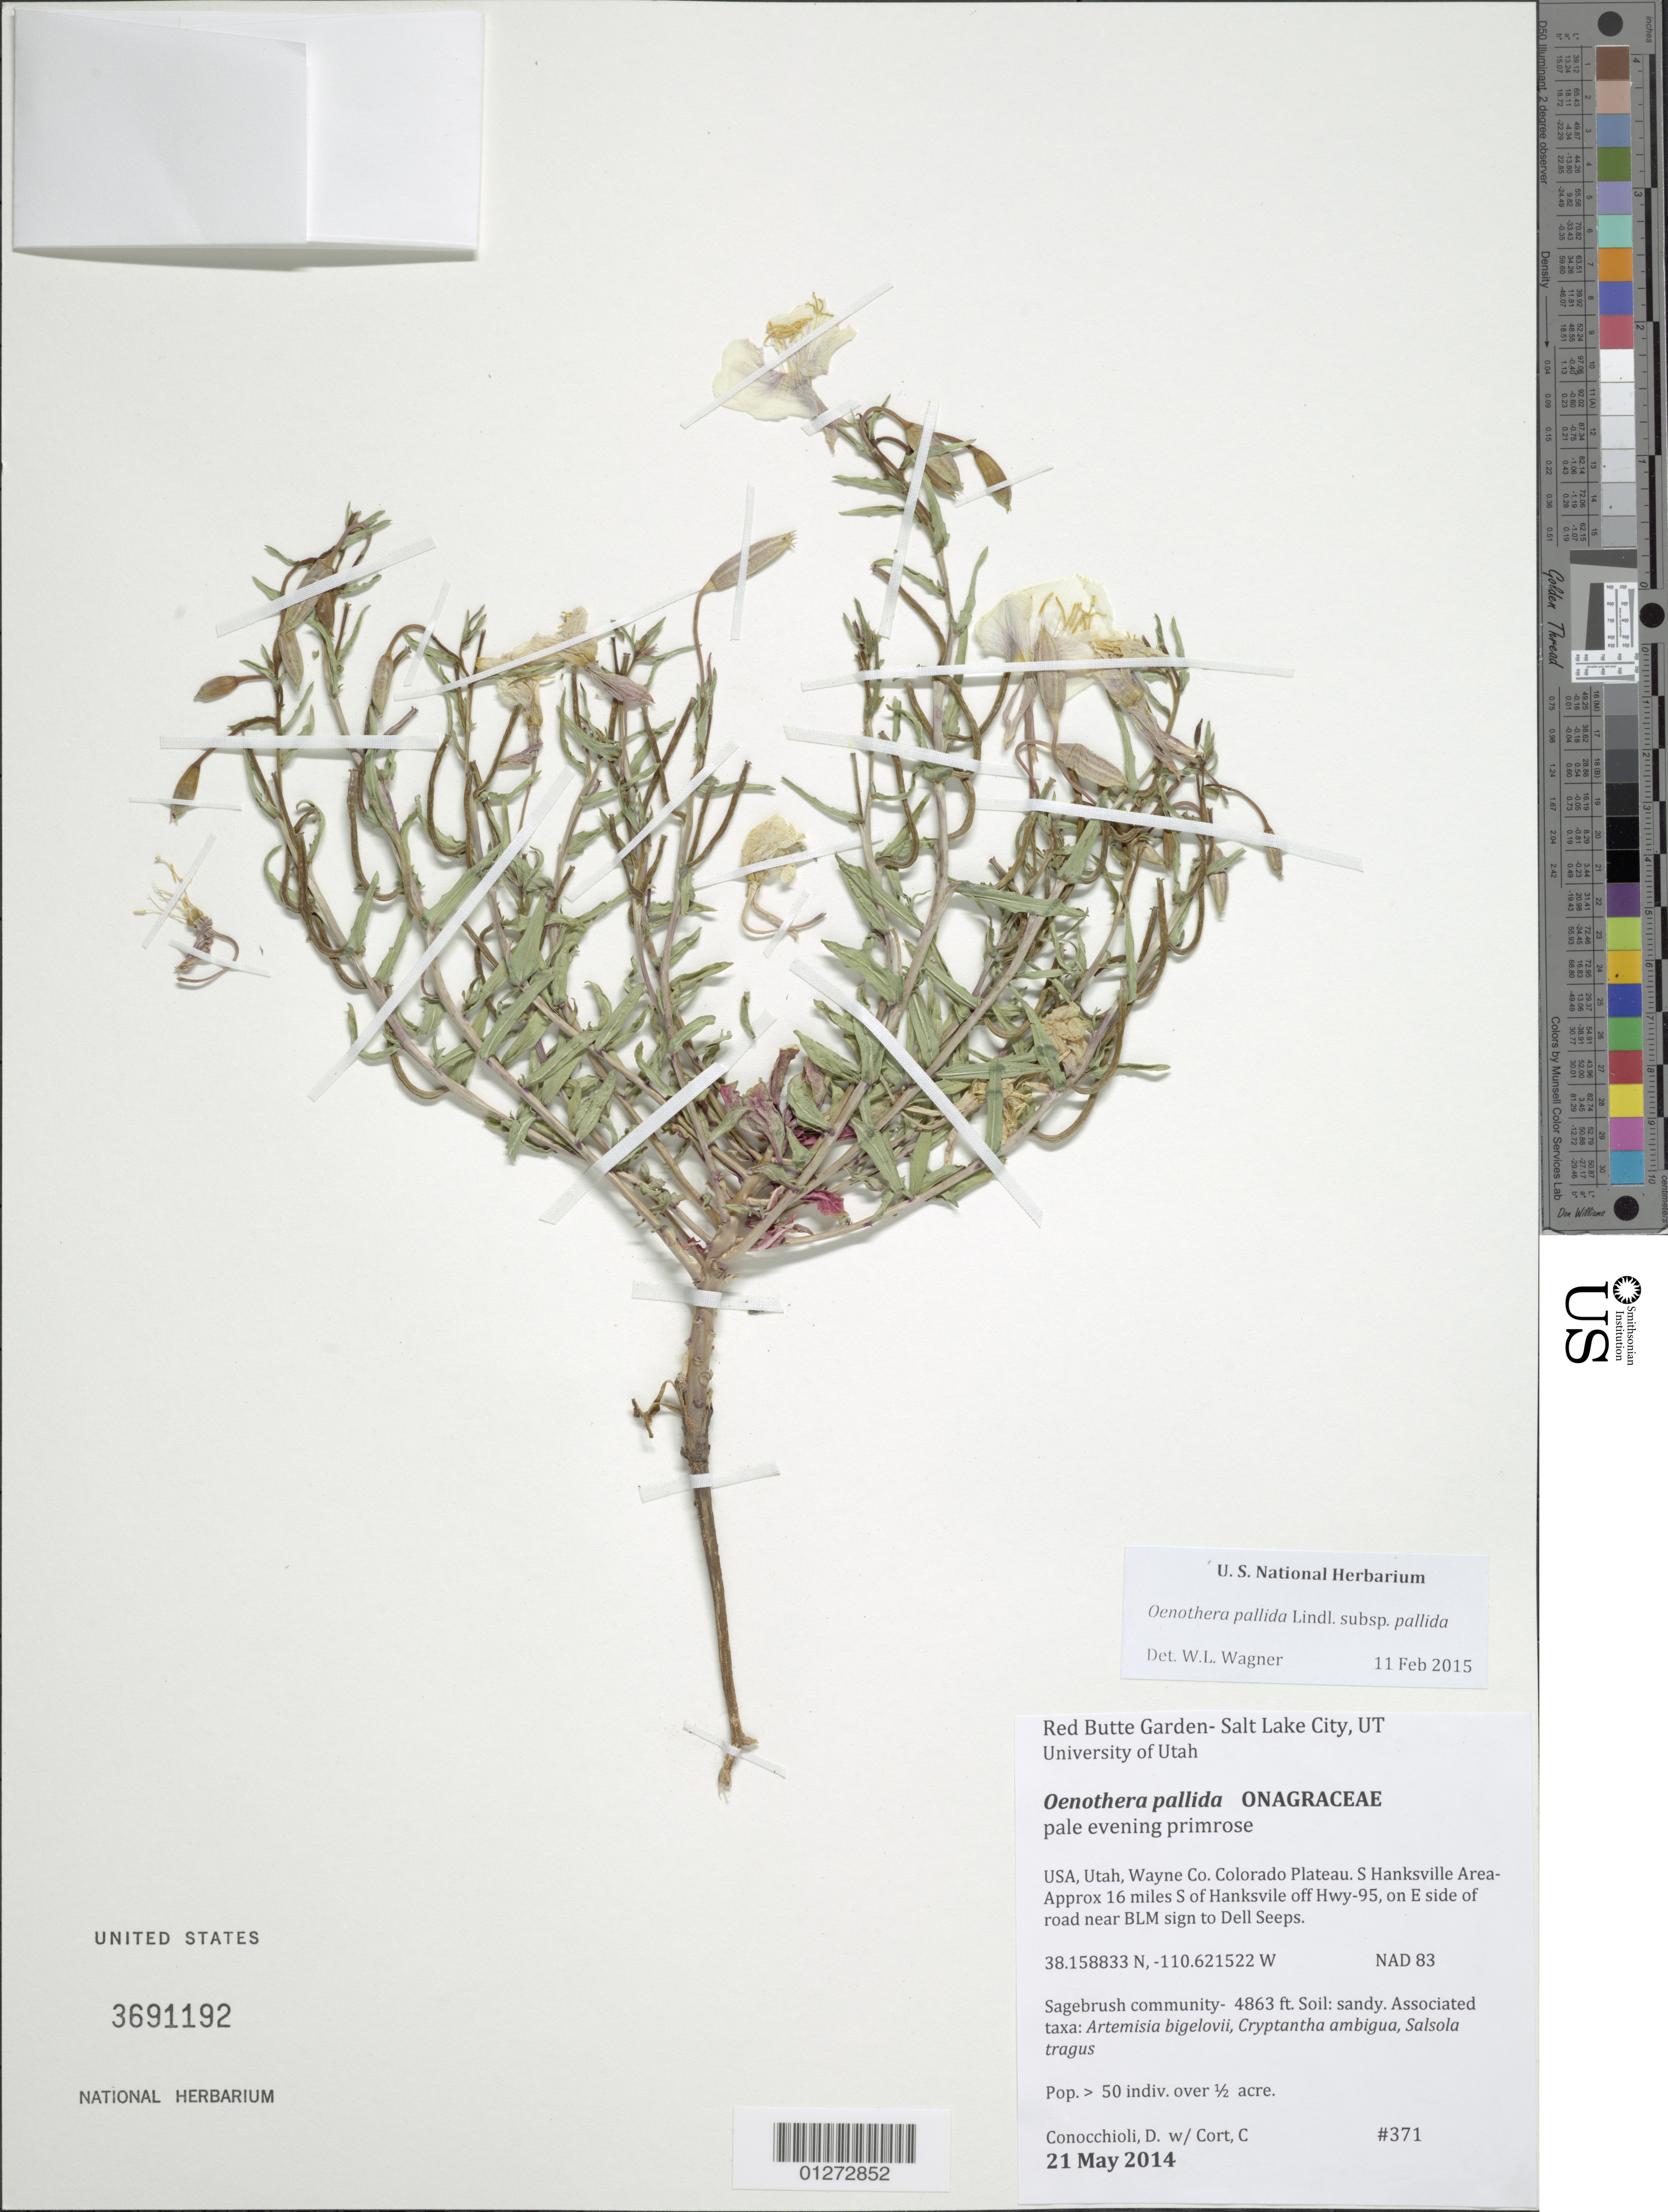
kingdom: Plantae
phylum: Tracheophyta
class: Magnoliopsida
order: Myrtales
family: Onagraceae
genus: Oenothera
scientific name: Oenothera pallida subsp. pallida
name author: Lindl.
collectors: D. Conocchioli & C. Cort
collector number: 371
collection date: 2014-05-21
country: United States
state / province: Utah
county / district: Wayne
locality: Colorado Plateau., S Hanksville Area, Approx. 16 miles S of Hanksville off Hwy 95, on E side of road near BLM sign to Dell Seeps.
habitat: Sagebrush community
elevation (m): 1482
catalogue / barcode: US 3691192